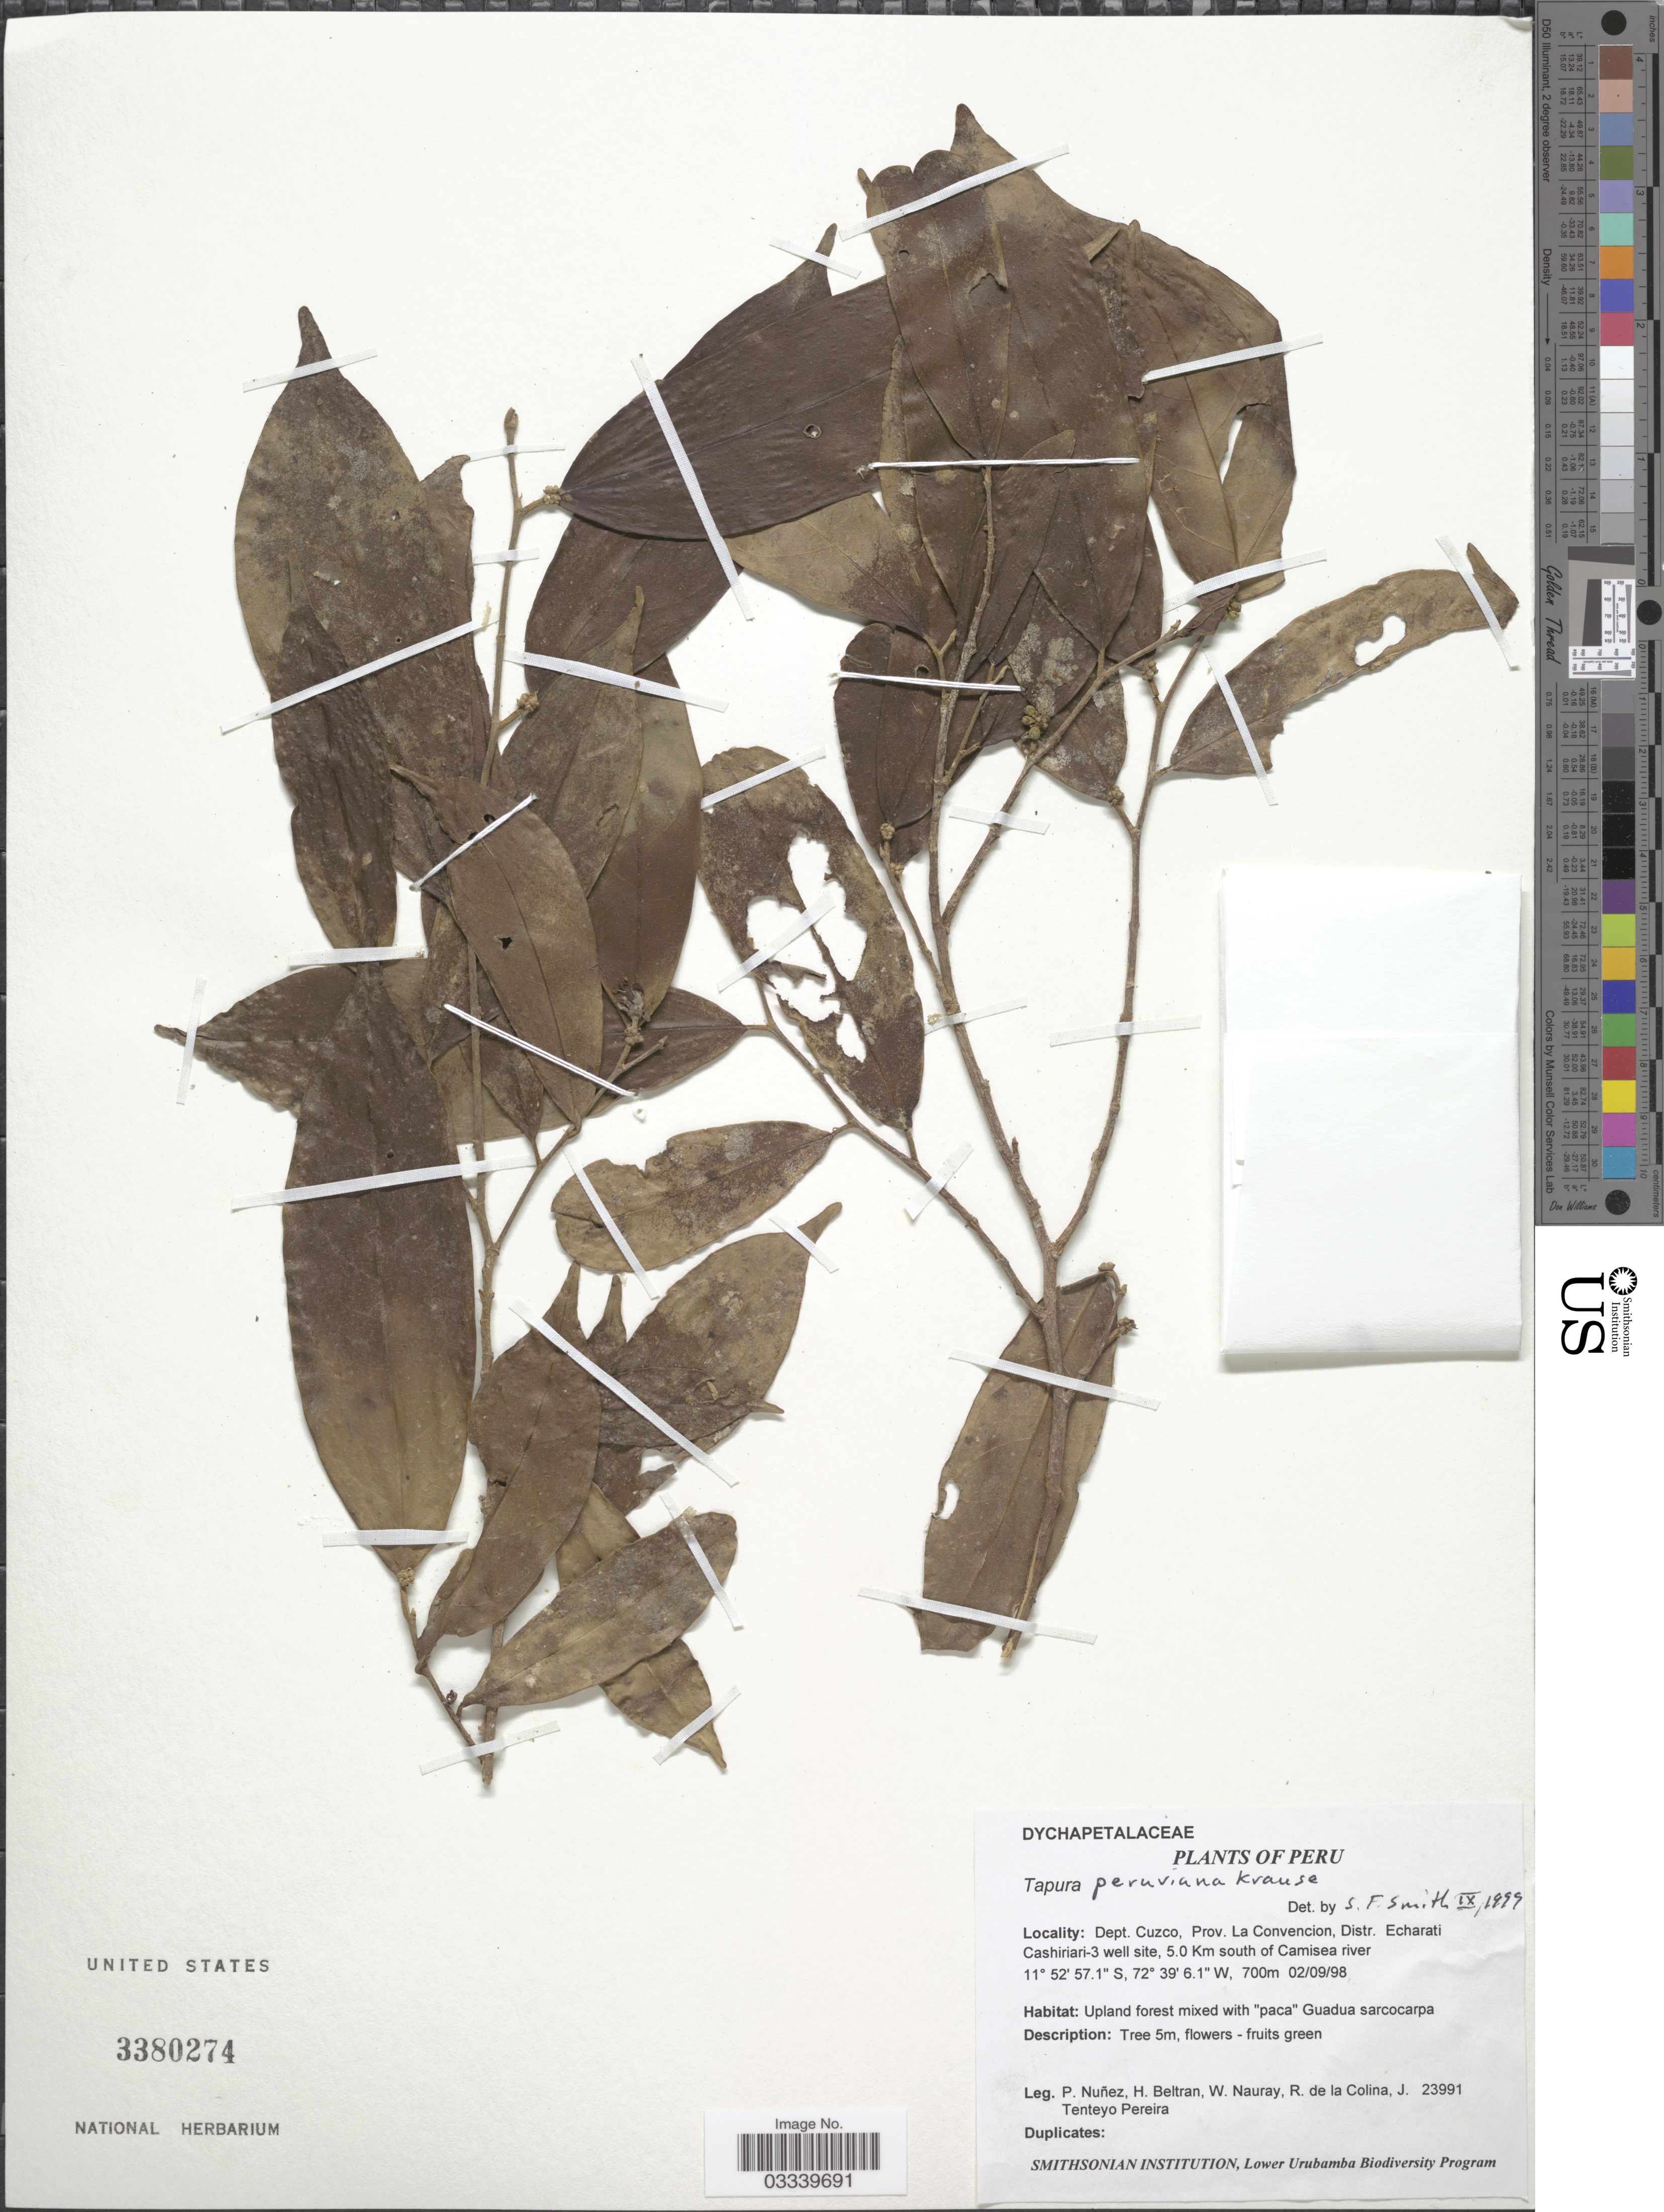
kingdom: Plantae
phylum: Tracheophyta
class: Magnoliopsida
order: Malpighiales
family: Dichapetalaceae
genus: Tapura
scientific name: Tapura peruviana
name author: K. Krause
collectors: P. Nuñez V., H. Beltran, W. Nauray, R. de La Colina & J. T. Pereira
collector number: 23991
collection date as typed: Transcribed d/m/y: 2/9/98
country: Peru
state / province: Cusco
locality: Dept. Cuzco, Prov. La Convencion, Distr. Echarati Cashiriari-3 well site, 5.0 Km south of Camisea river.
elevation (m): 700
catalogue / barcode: US 3380274